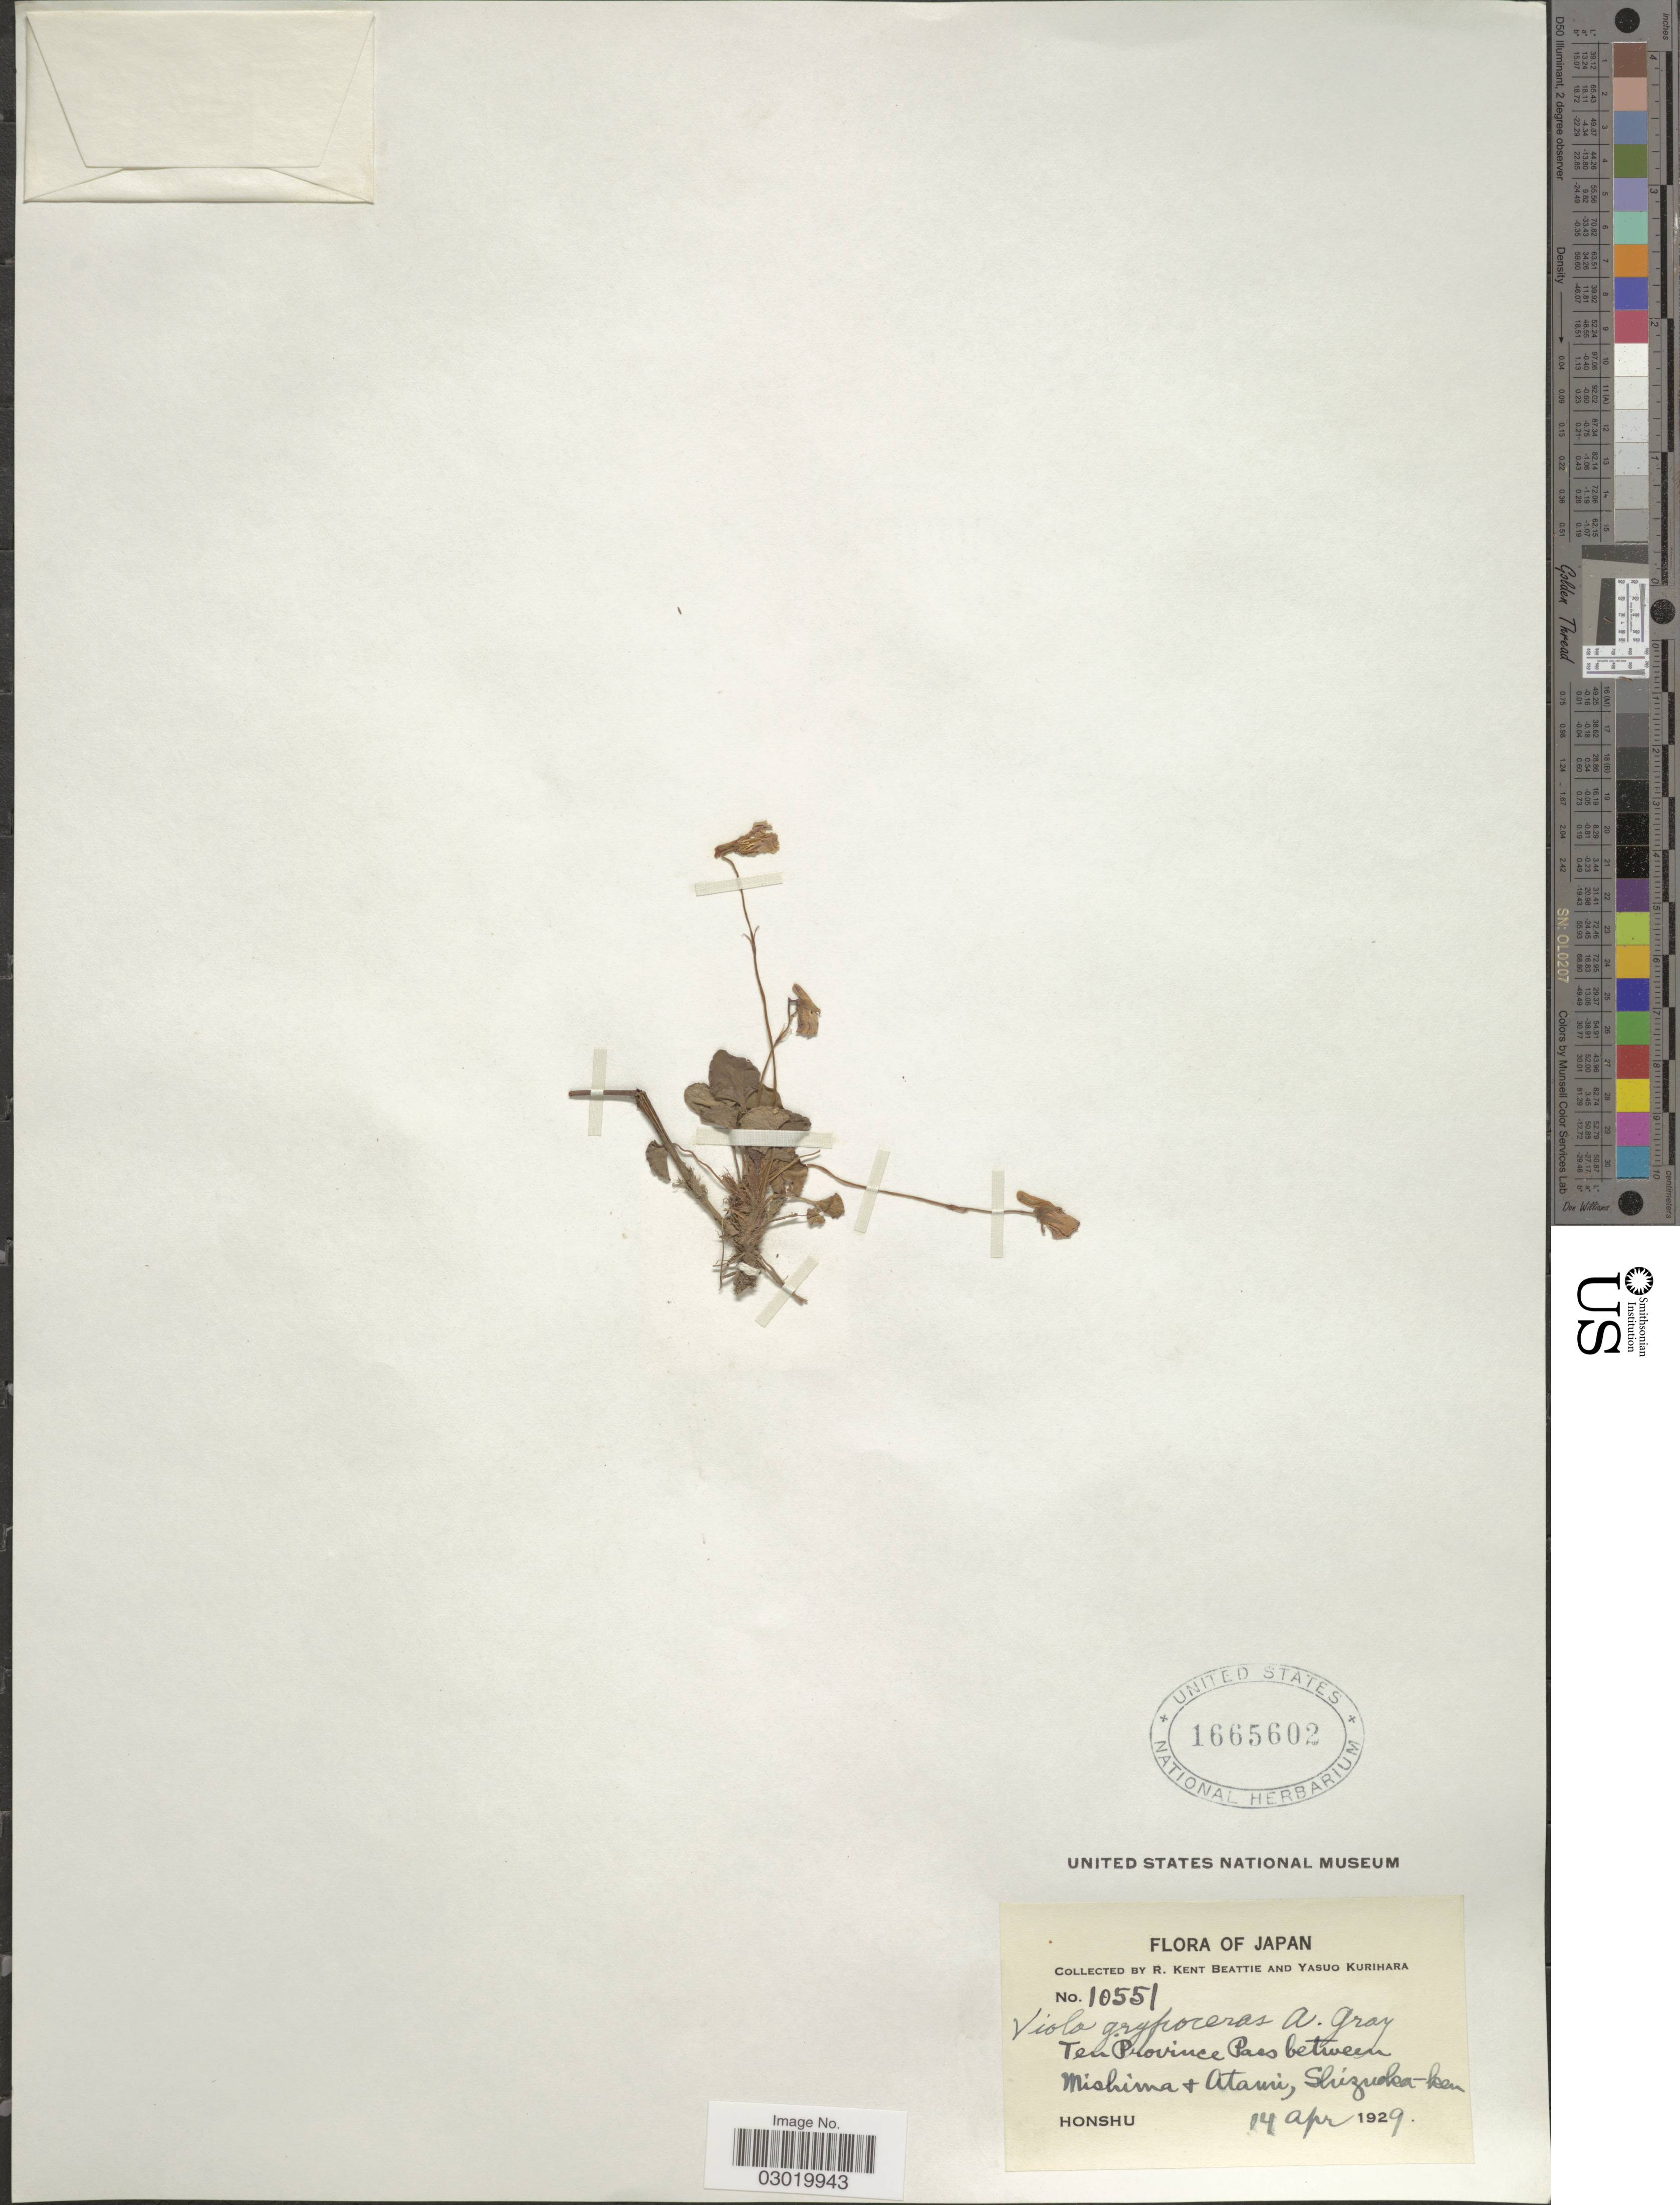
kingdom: Plantae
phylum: Tracheophyta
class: Magnoliopsida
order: Malpighiales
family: Violaceae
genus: Viola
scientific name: Viola grypoceras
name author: A. Gray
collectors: R. K. Beattie & Y. Kurihara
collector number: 10551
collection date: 1929-04-14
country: Japan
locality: Ten Province Pass between Mishima & Atami, Shizuoka-ken. Honshu.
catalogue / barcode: US 1665602